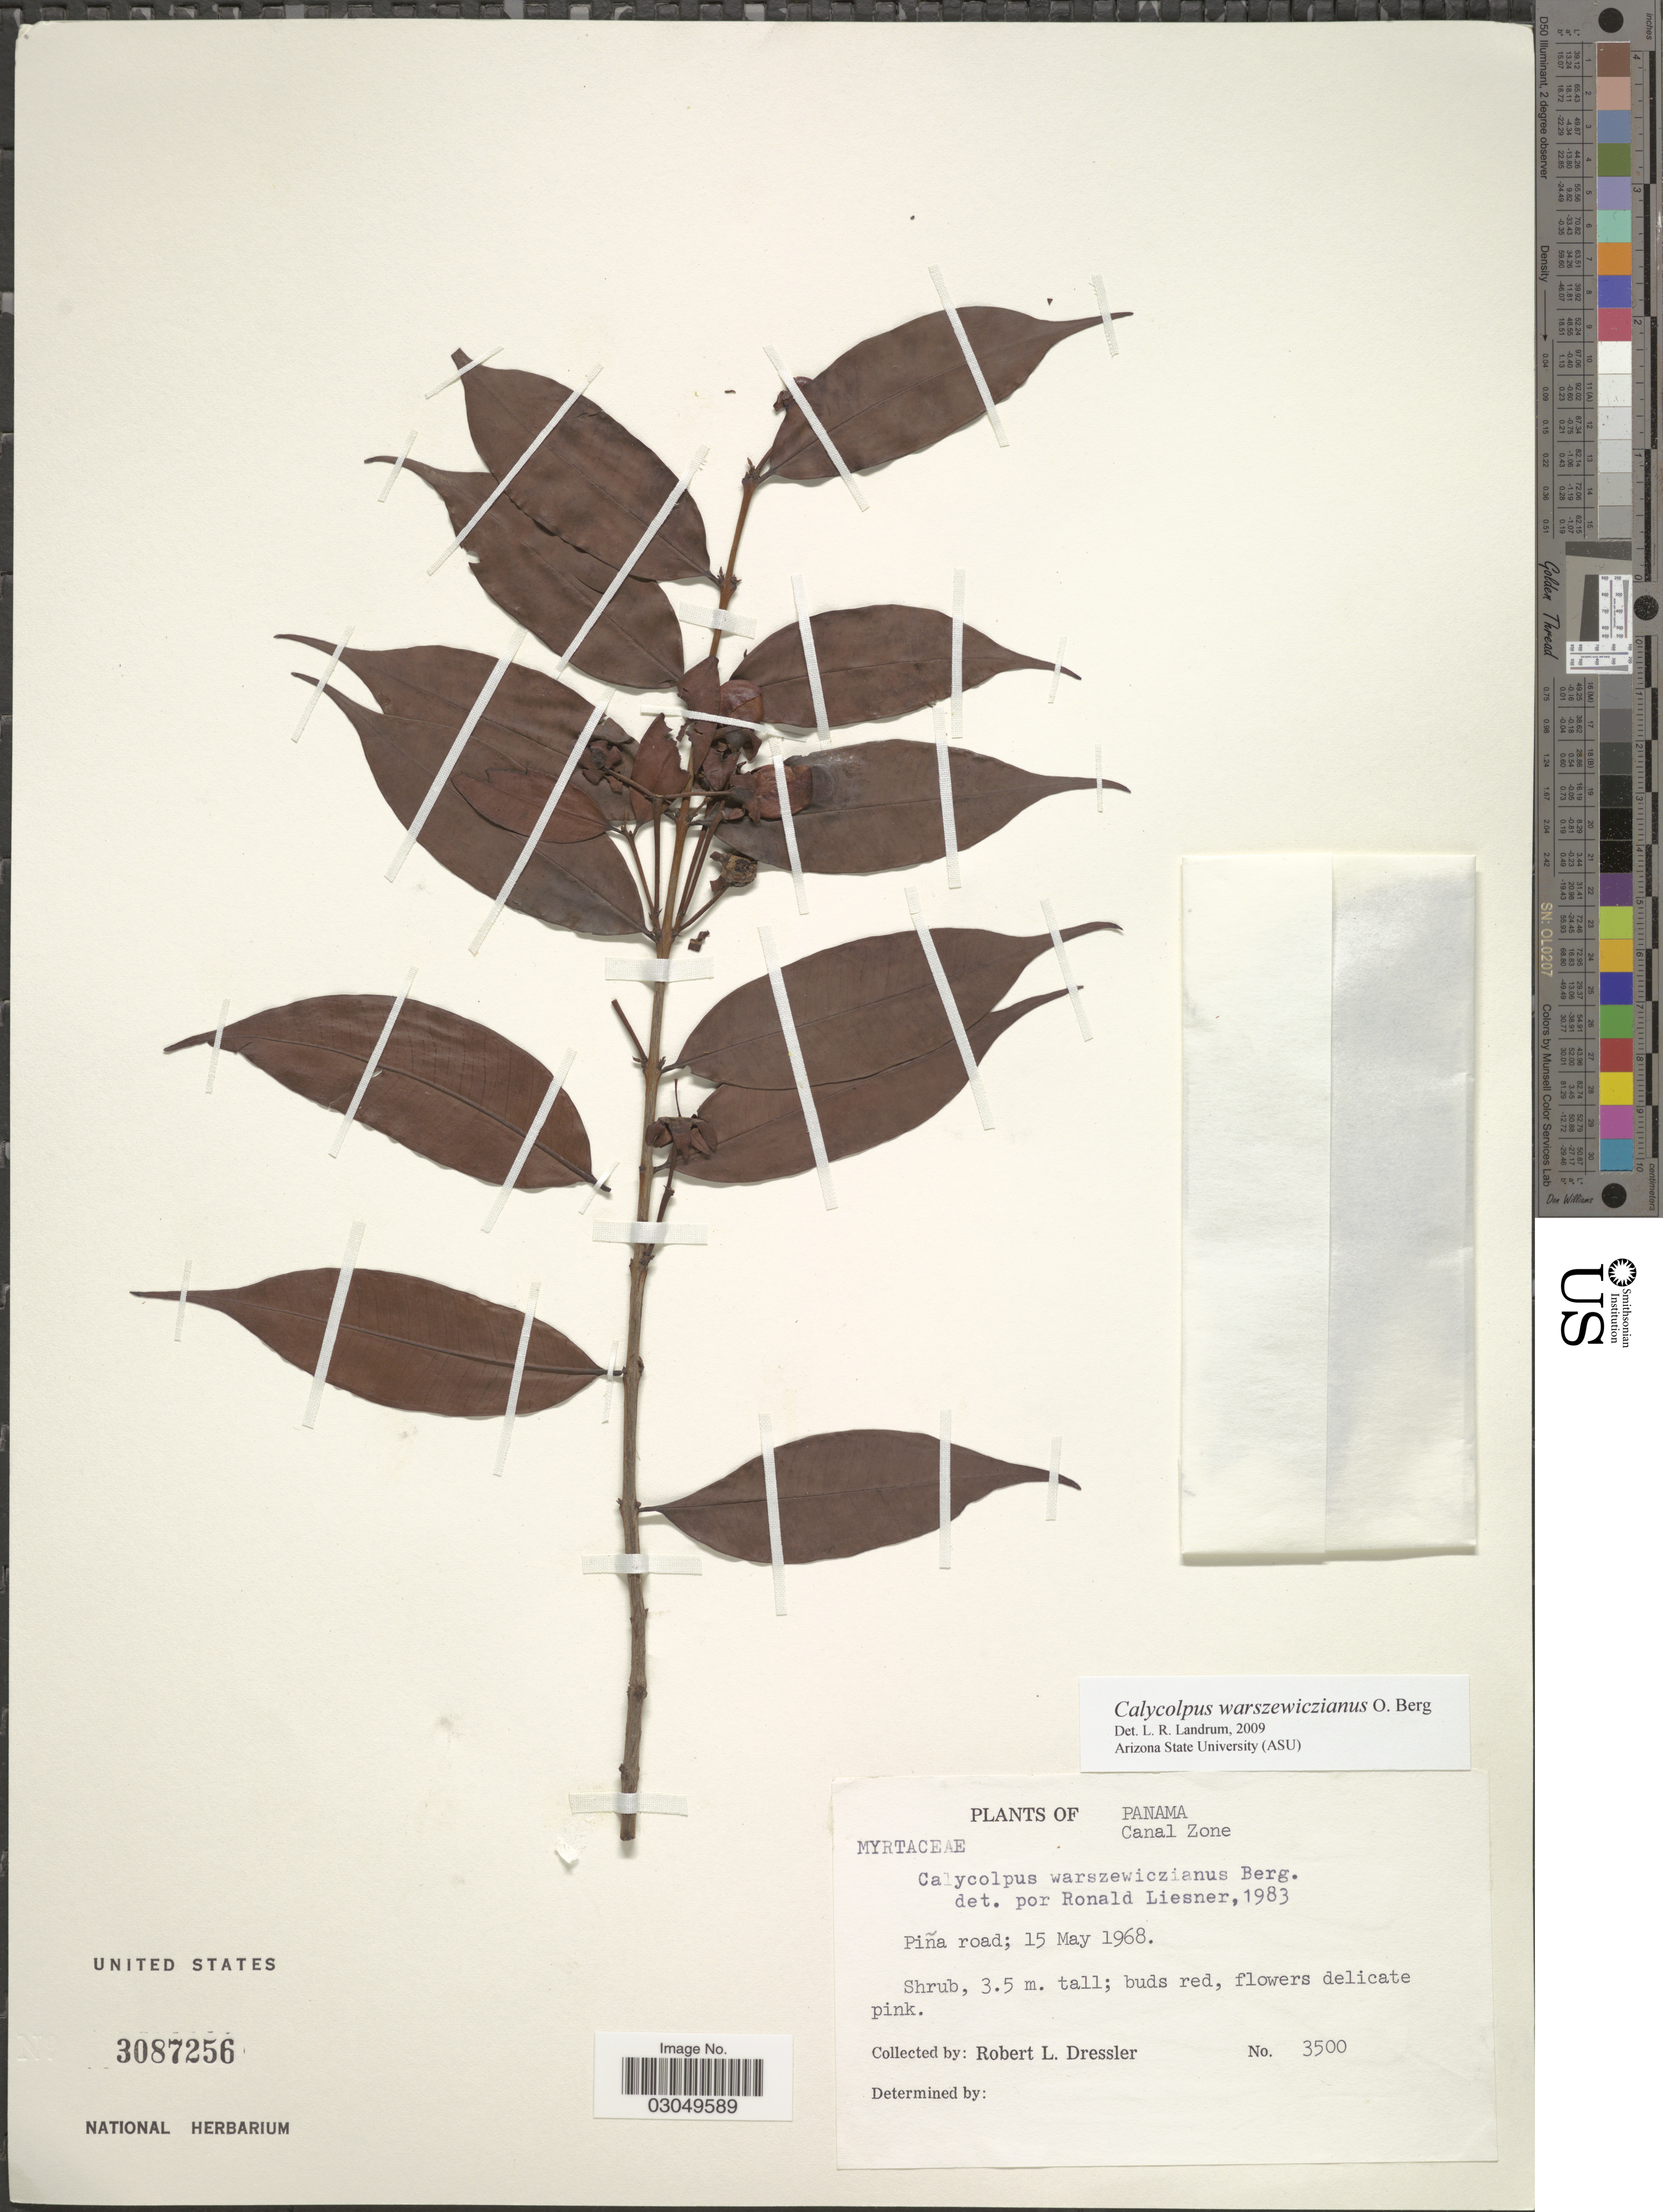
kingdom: Plantae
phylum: Tracheophyta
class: Magnoliopsida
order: Myrtales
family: Myrtaceae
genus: Calycolpus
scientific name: Calycolpus warszewiczianus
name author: O. Berg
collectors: R. Dressler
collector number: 3500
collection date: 1968-05-15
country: Panama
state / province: Colón / Panamá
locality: Canal Zone, Piña road.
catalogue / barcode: US 3087256